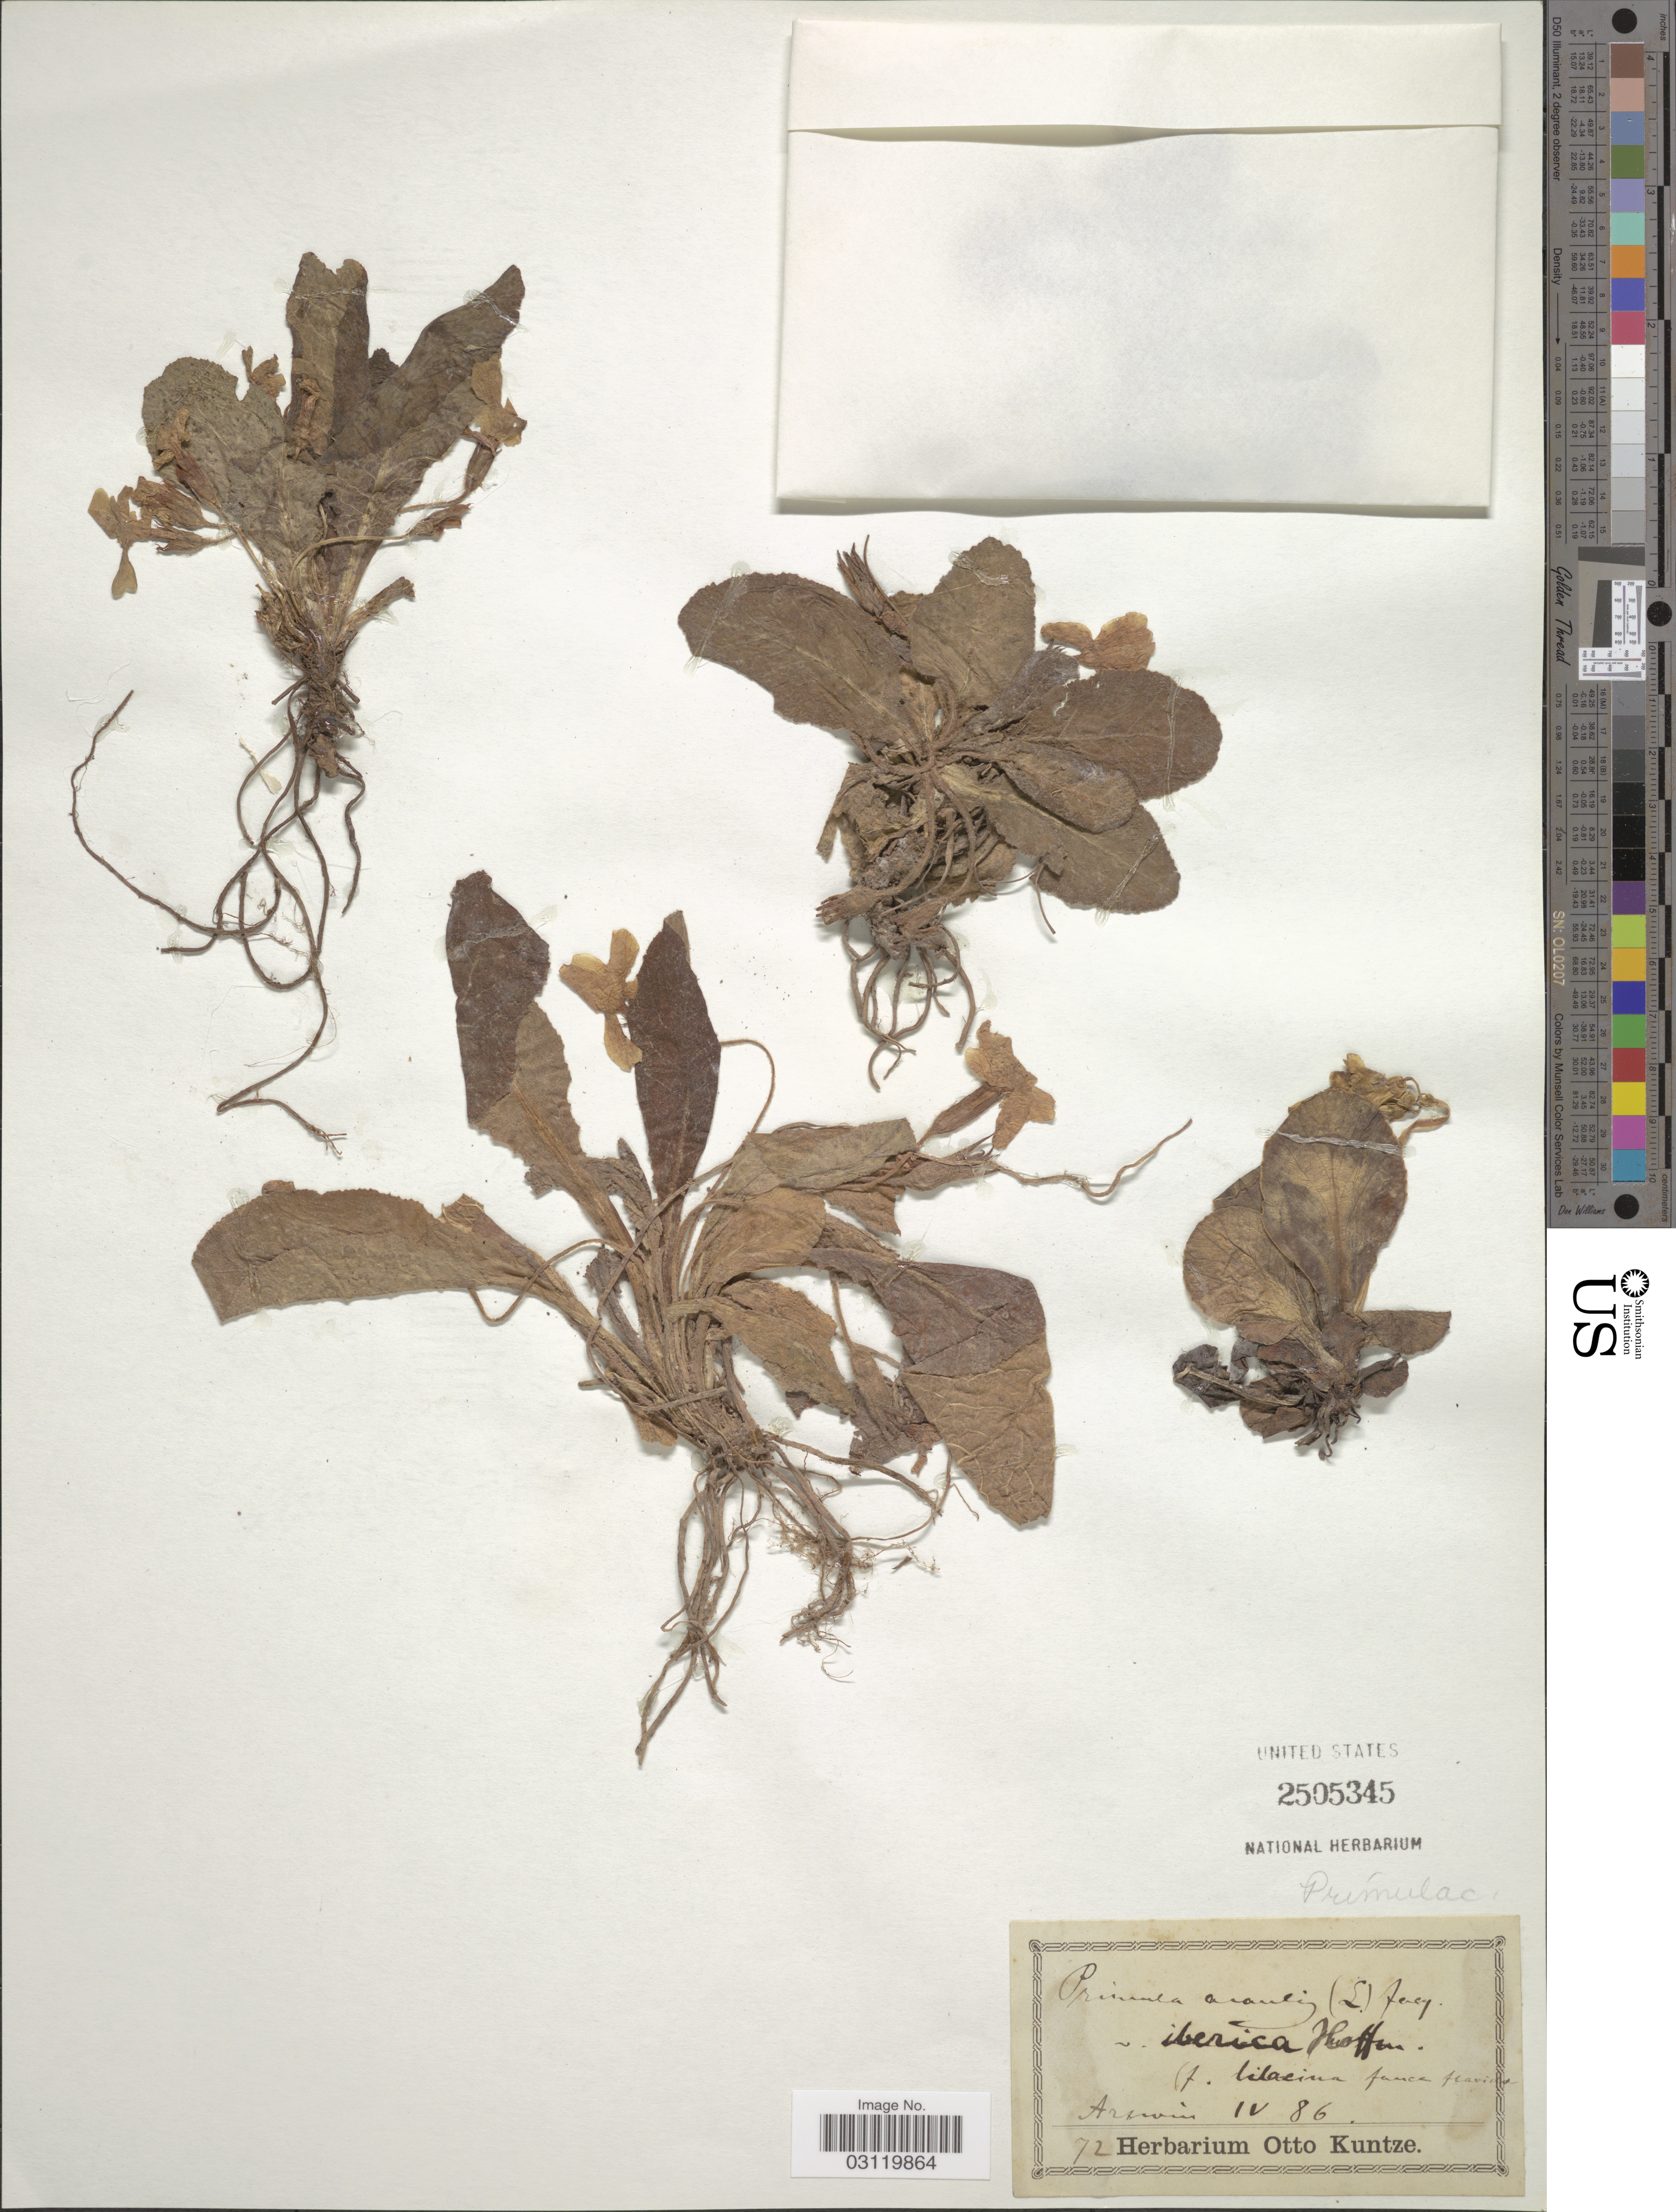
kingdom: Plantae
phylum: Tracheophyta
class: Magnoliopsida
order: Ericales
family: Primulaceae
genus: Primula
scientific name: Primula acaulis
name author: (L.) Hill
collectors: ex herb. Otto Kuntze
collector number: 72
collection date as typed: Transcribed d/m/y: /4/86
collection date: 1886-04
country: Turkey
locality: Artwin.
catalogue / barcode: US 2505345